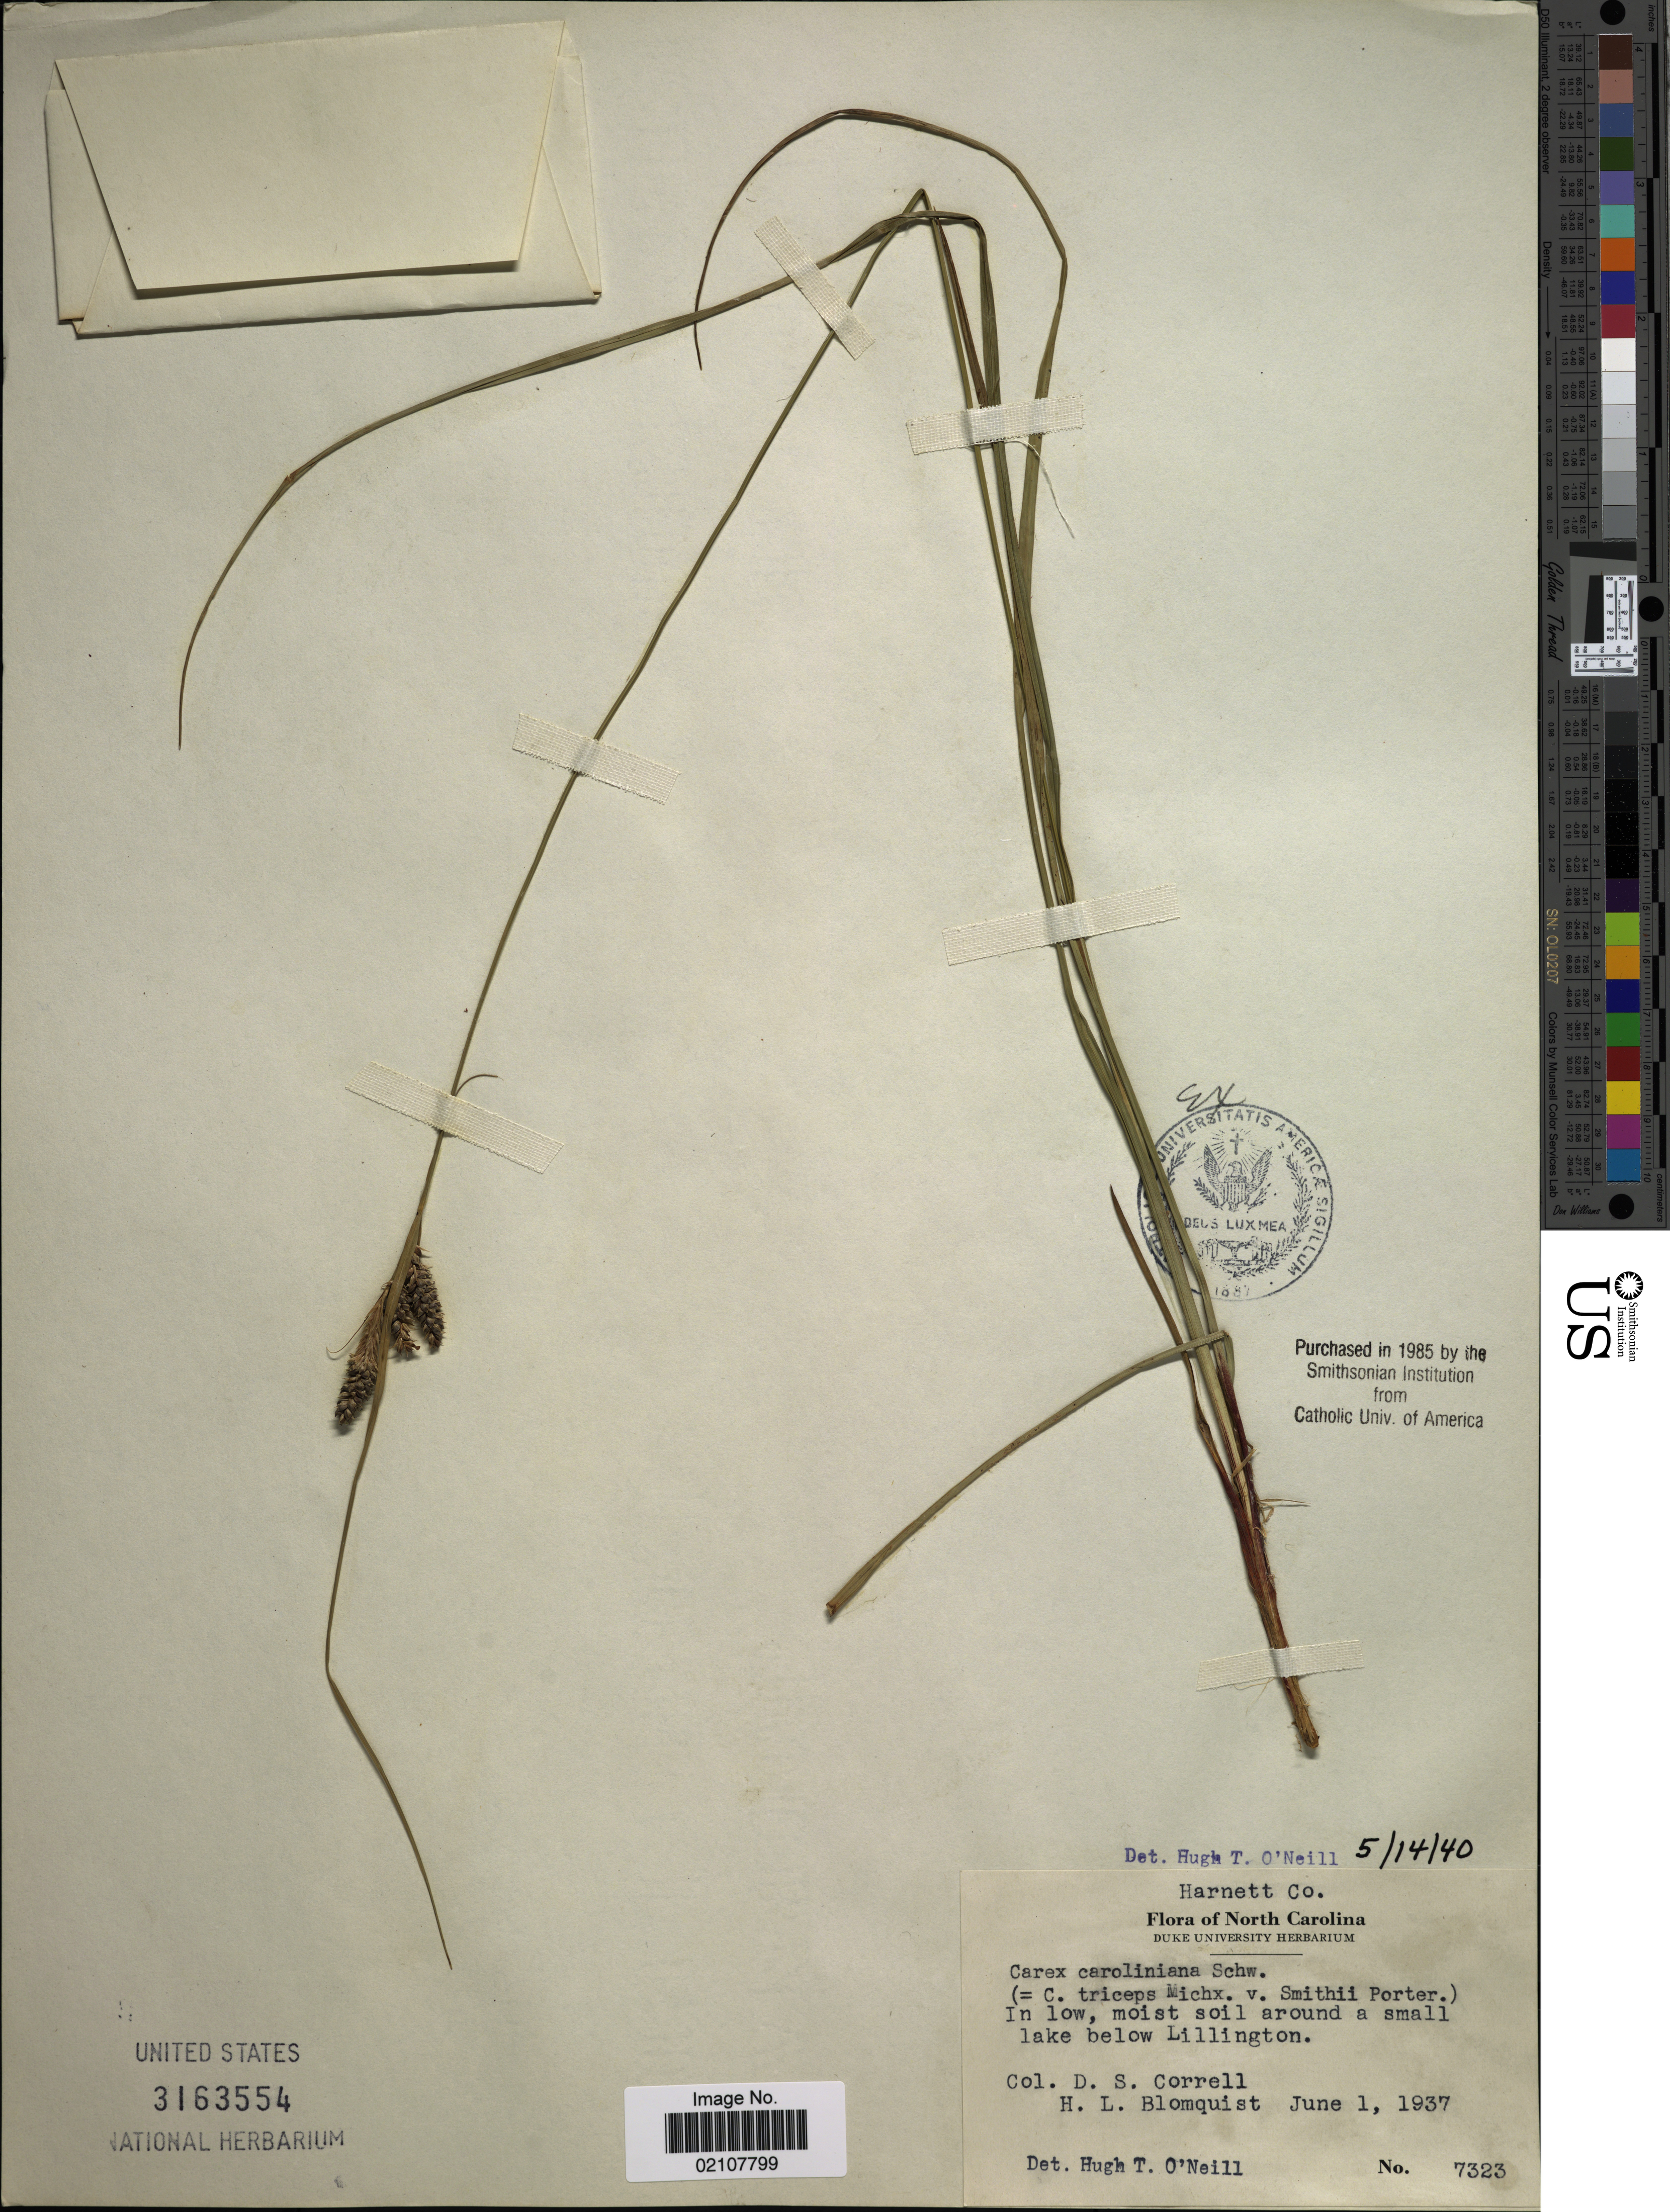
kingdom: Plantae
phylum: Tracheophyta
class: Liliopsida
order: Poales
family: Cyperaceae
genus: Carex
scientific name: Carex caroliniana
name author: Schwein.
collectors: D. S. Correll & H. Blomquist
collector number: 7323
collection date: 1937-06-01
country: United States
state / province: North Carolina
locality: Harnett Co, In low, moist soil around a small lake below Lillington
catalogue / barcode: US 3163554